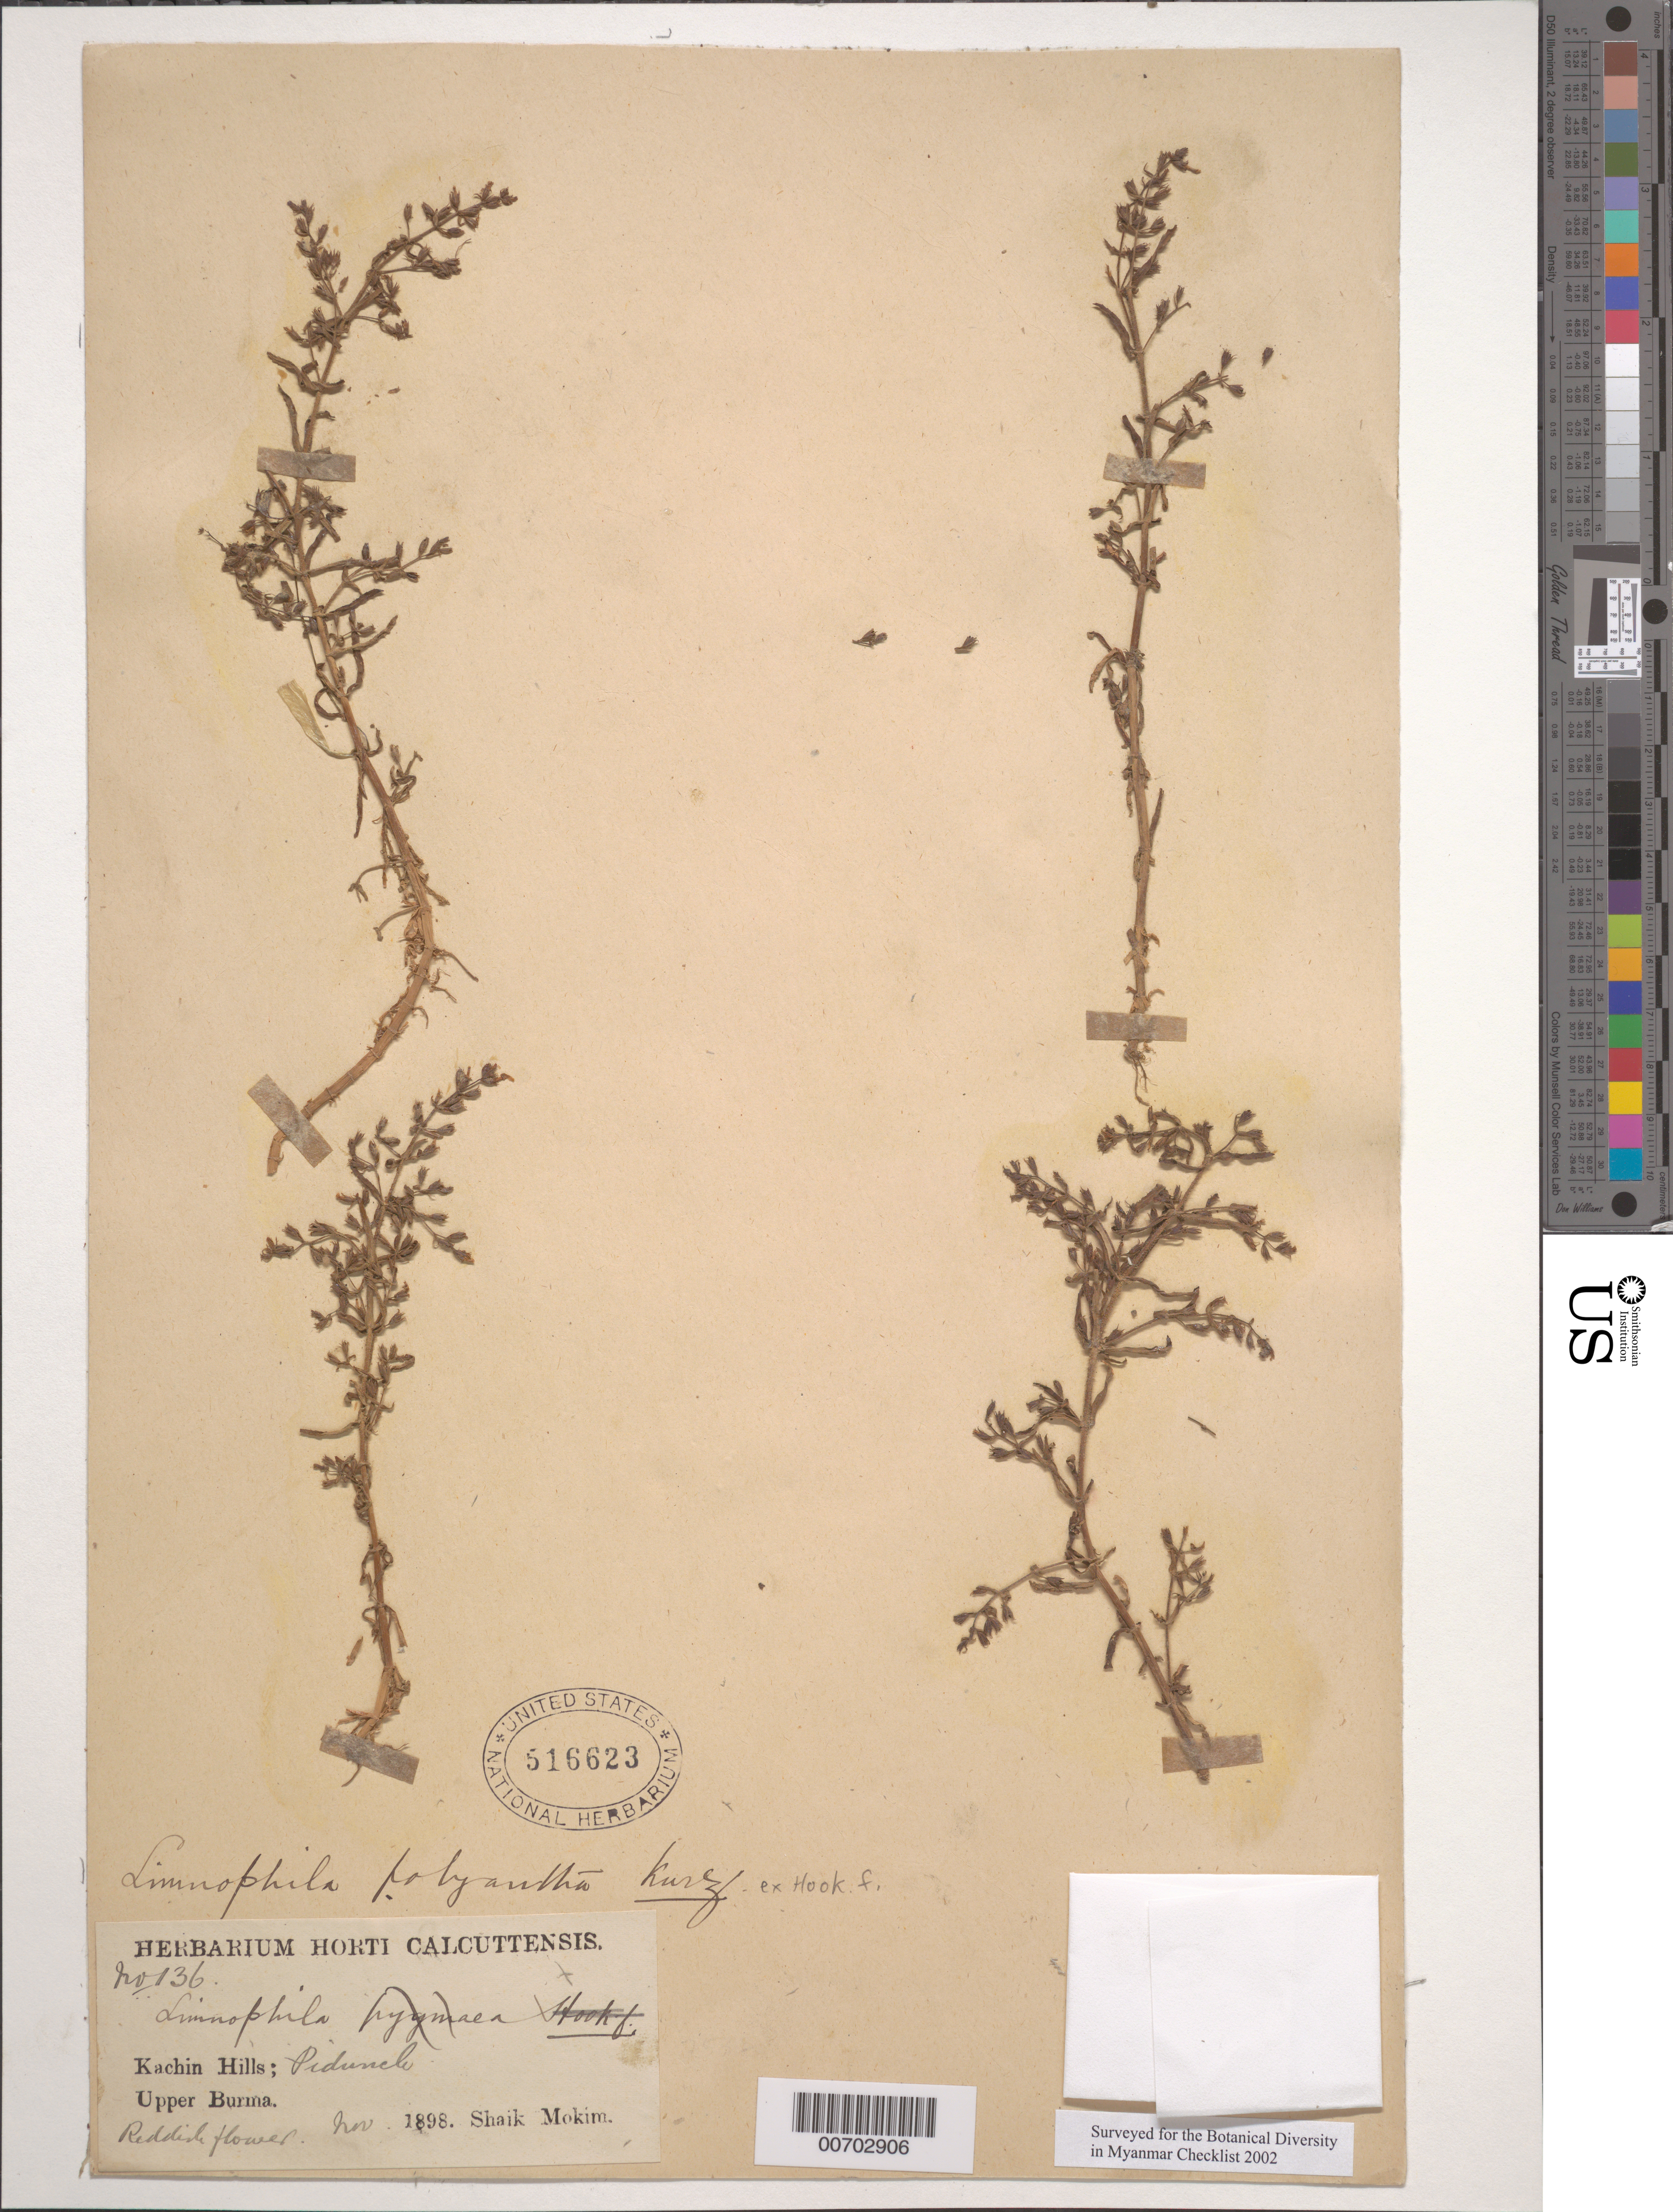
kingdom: Plantae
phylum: Tracheophyta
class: Magnoliopsida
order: Lamiales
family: Plantaginaceae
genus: Limnophila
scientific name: Limnophila polyantha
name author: Kurz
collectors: S. Mokim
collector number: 136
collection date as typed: Nov 1898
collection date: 1898-11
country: Myanmar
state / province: Kachin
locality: Kachin Hills, Piduneh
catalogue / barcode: US 516623